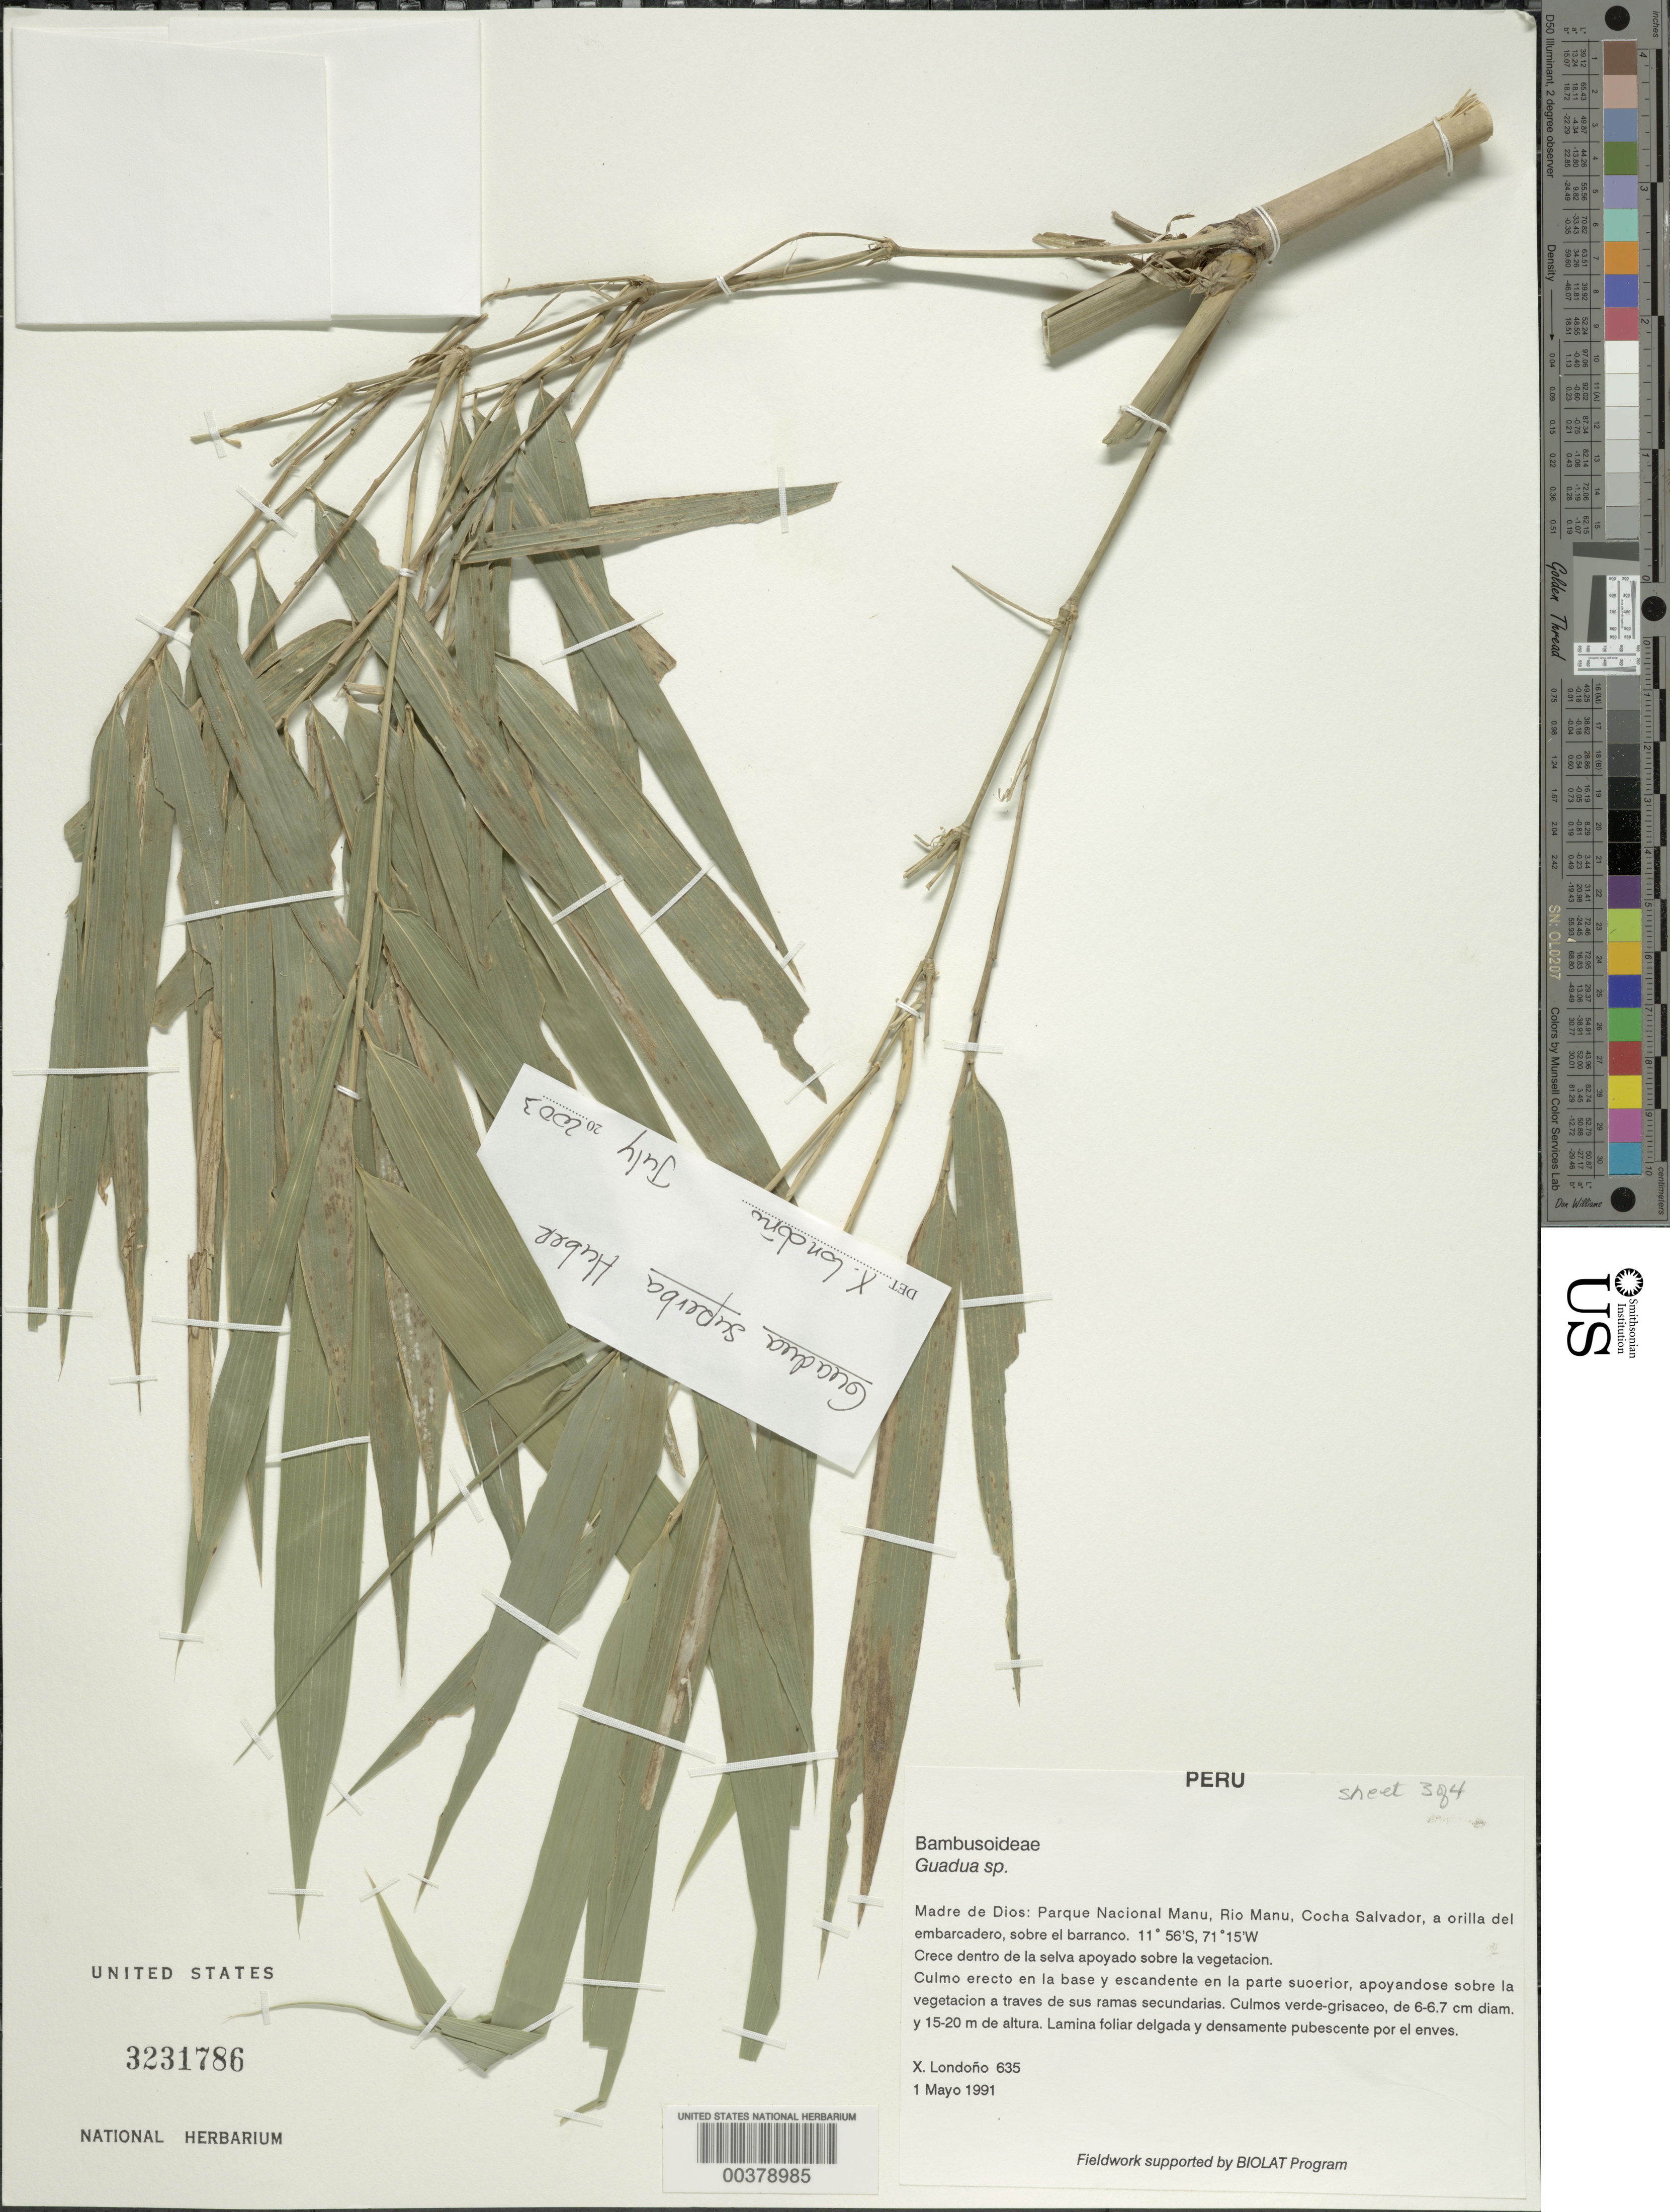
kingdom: Plantae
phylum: Tracheophyta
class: Liliopsida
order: Poales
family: Poaceae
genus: Guadua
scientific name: Guadua sp.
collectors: X. Londoño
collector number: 635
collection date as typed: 01 May 1991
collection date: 1991-05-01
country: Peru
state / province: Madre de Dios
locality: Parque nacional manu, rio manu, cocha salvador, a orilla del embarcadero, sobre el barranco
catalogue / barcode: US 3231786